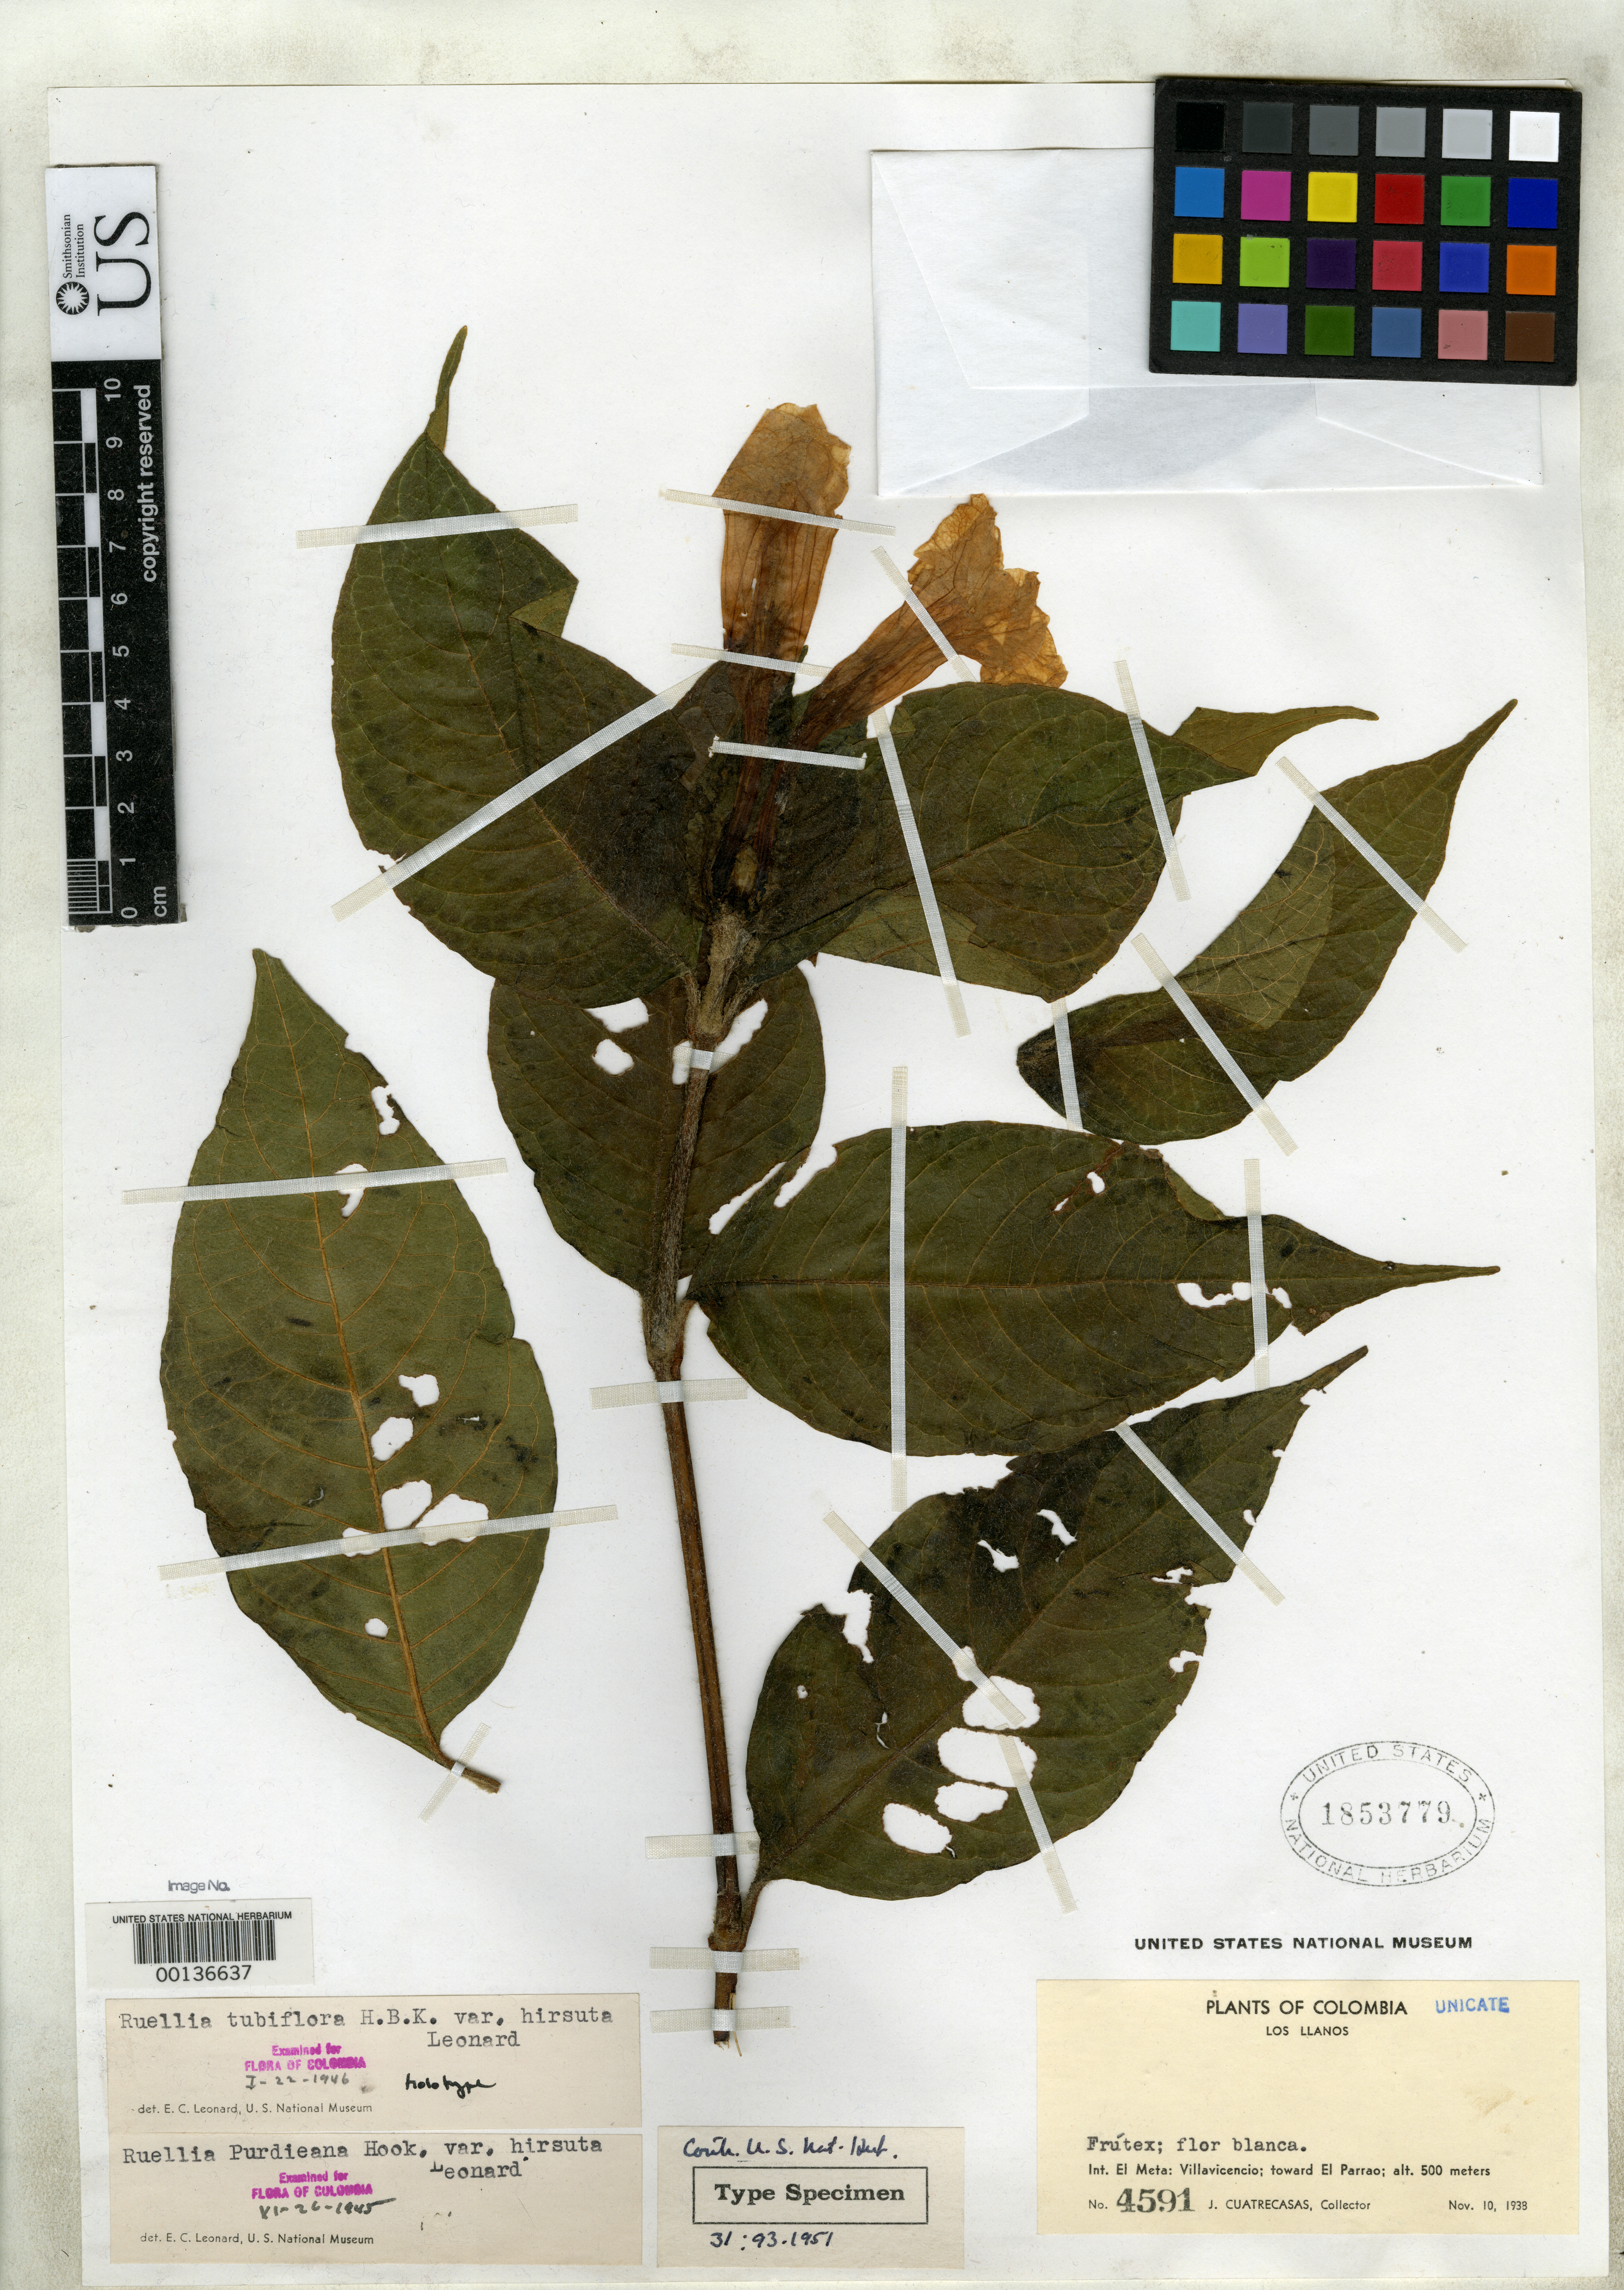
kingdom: Plantae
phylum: Tracheophyta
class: Magnoliopsida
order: Lamiales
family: Acanthaceae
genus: Ruellia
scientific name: Ruellia tubiflora var. hirsuta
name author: Leonard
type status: Holotype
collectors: J. Cuatrecasas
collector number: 4591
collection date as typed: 10 Nov 1938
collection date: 1938-11-10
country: Colombia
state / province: Meta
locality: El Parrao, vicinity of Villa Vicencia.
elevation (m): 500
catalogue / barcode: US 1853779